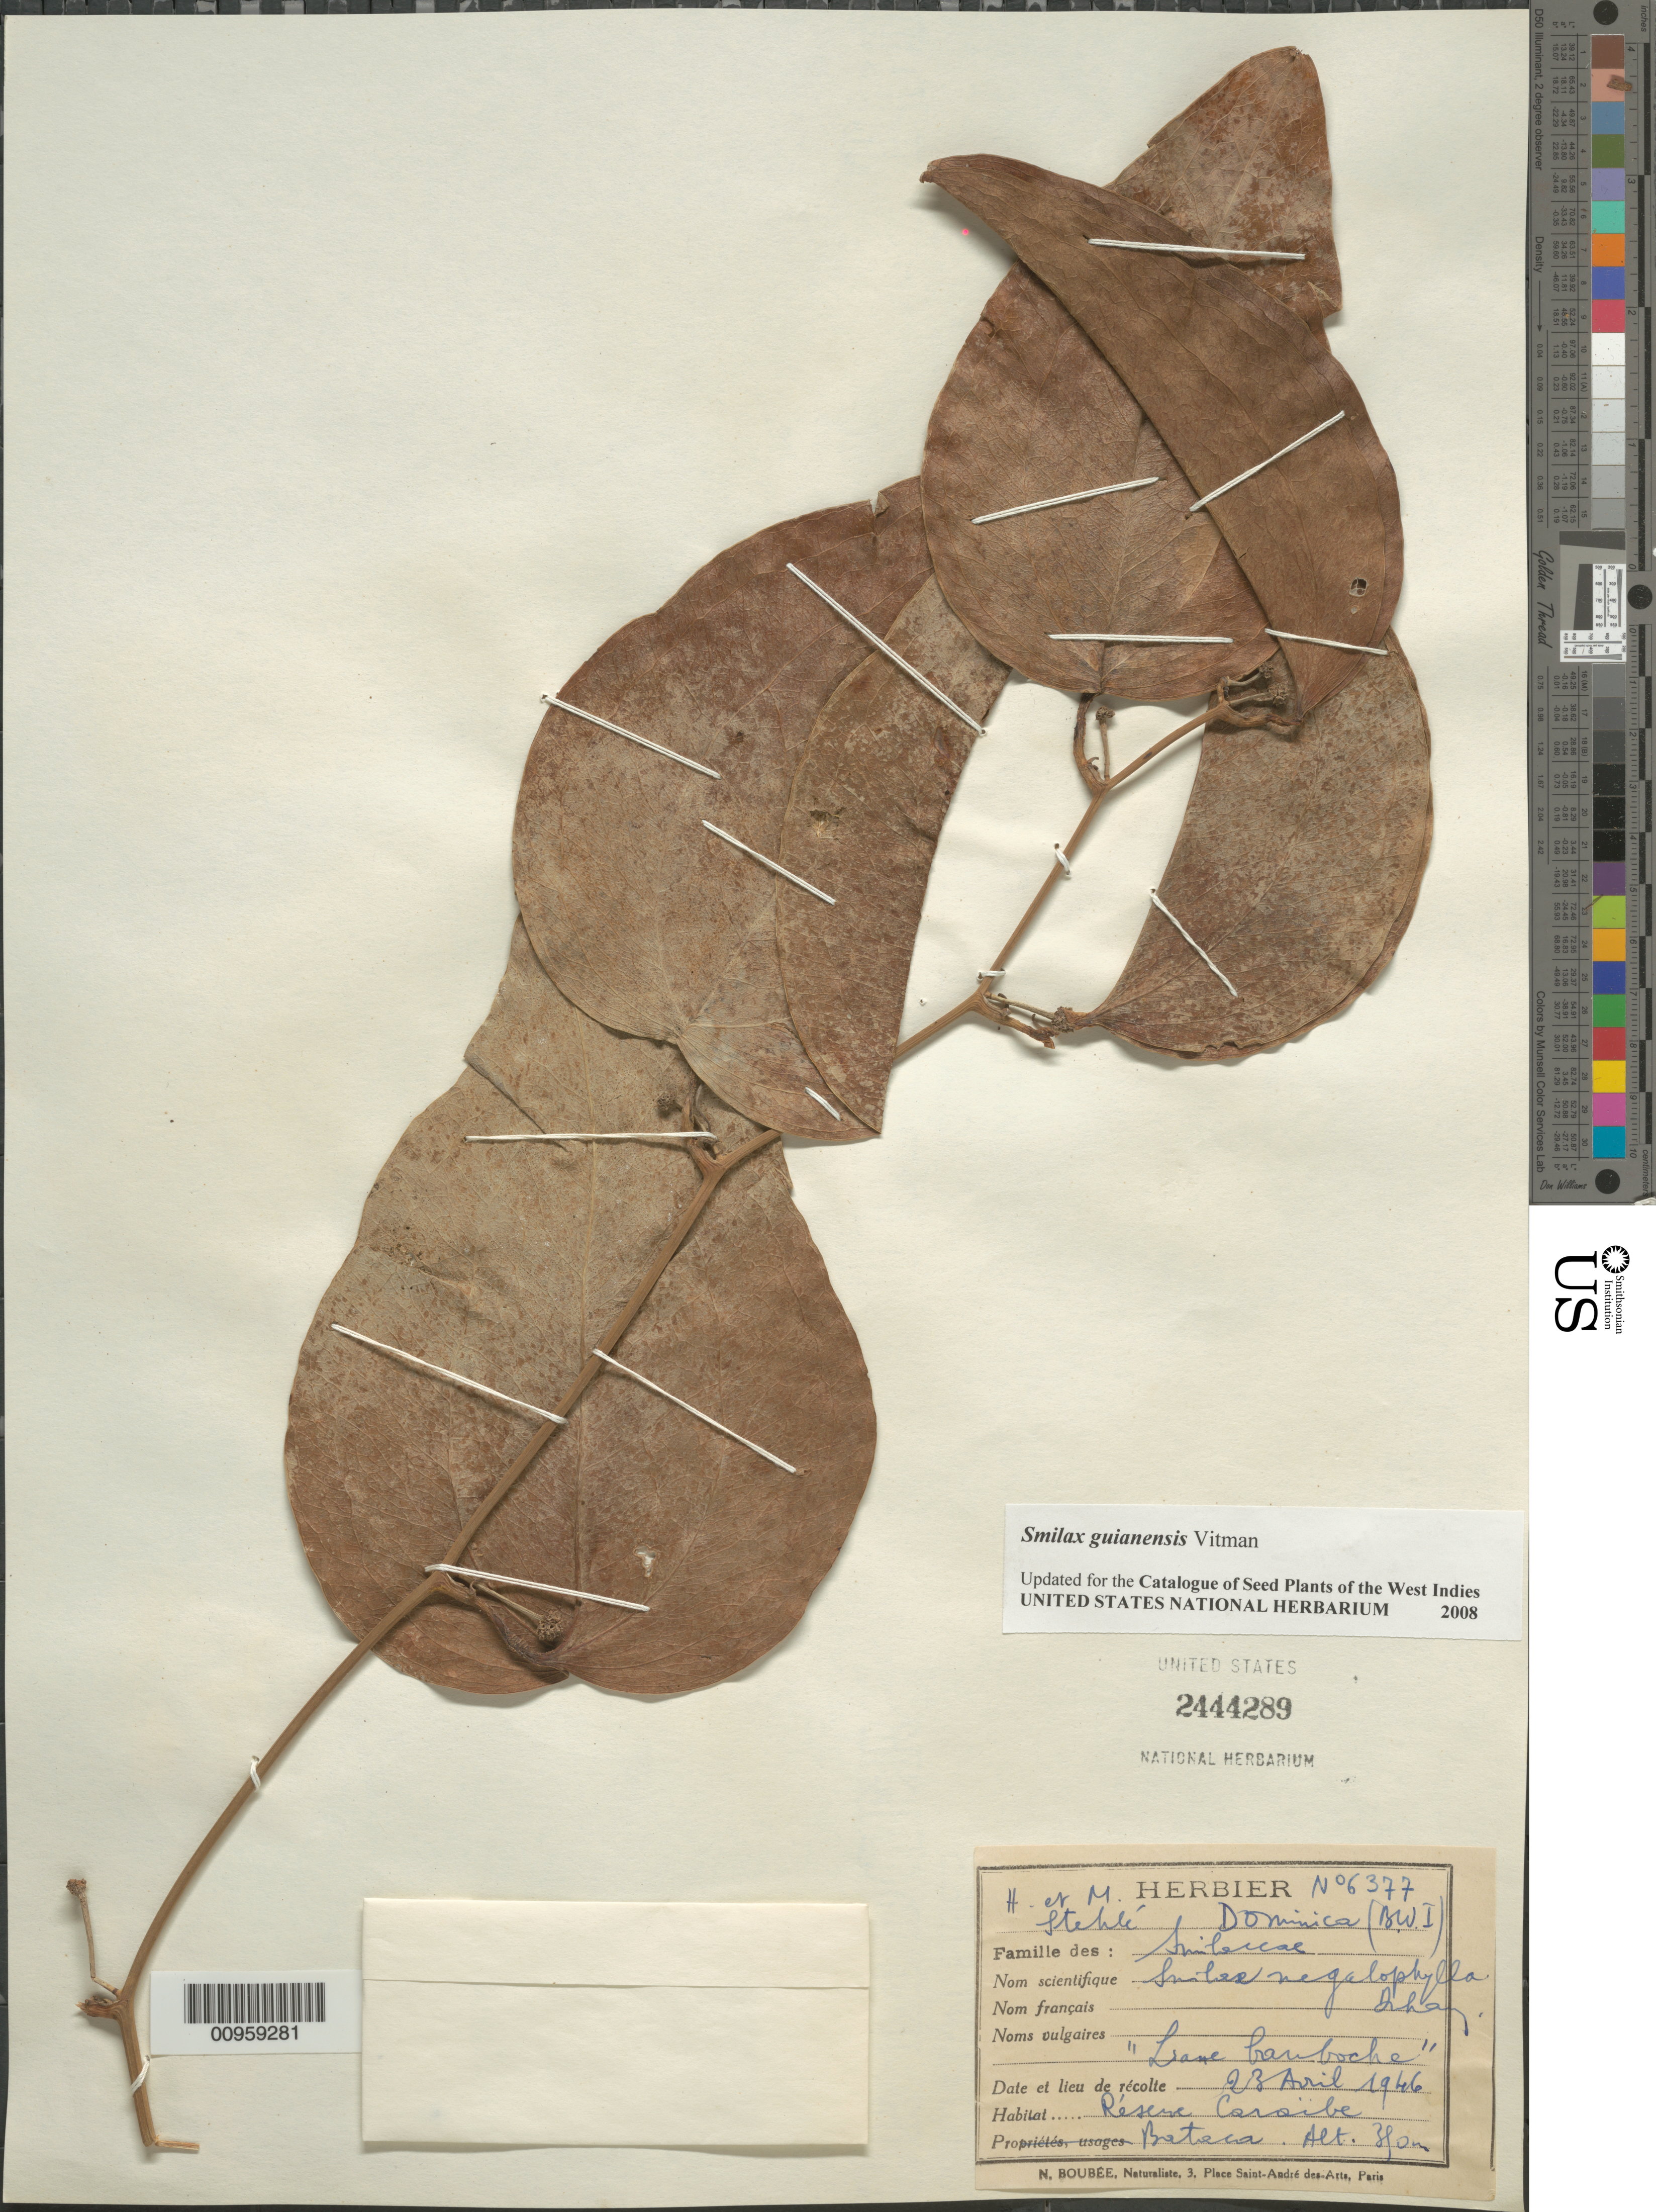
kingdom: Plantae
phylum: Tracheophyta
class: Liliopsida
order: Liliales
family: Smilacaceae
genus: Smilax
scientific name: Smilax guianensis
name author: Vitman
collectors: H. Stehlé & M. Stehlé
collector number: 6377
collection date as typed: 23 Apr 1946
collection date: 1946-04-23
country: Dominica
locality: Bataca, Rèserve Caraïbe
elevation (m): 390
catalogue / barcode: US 2444289